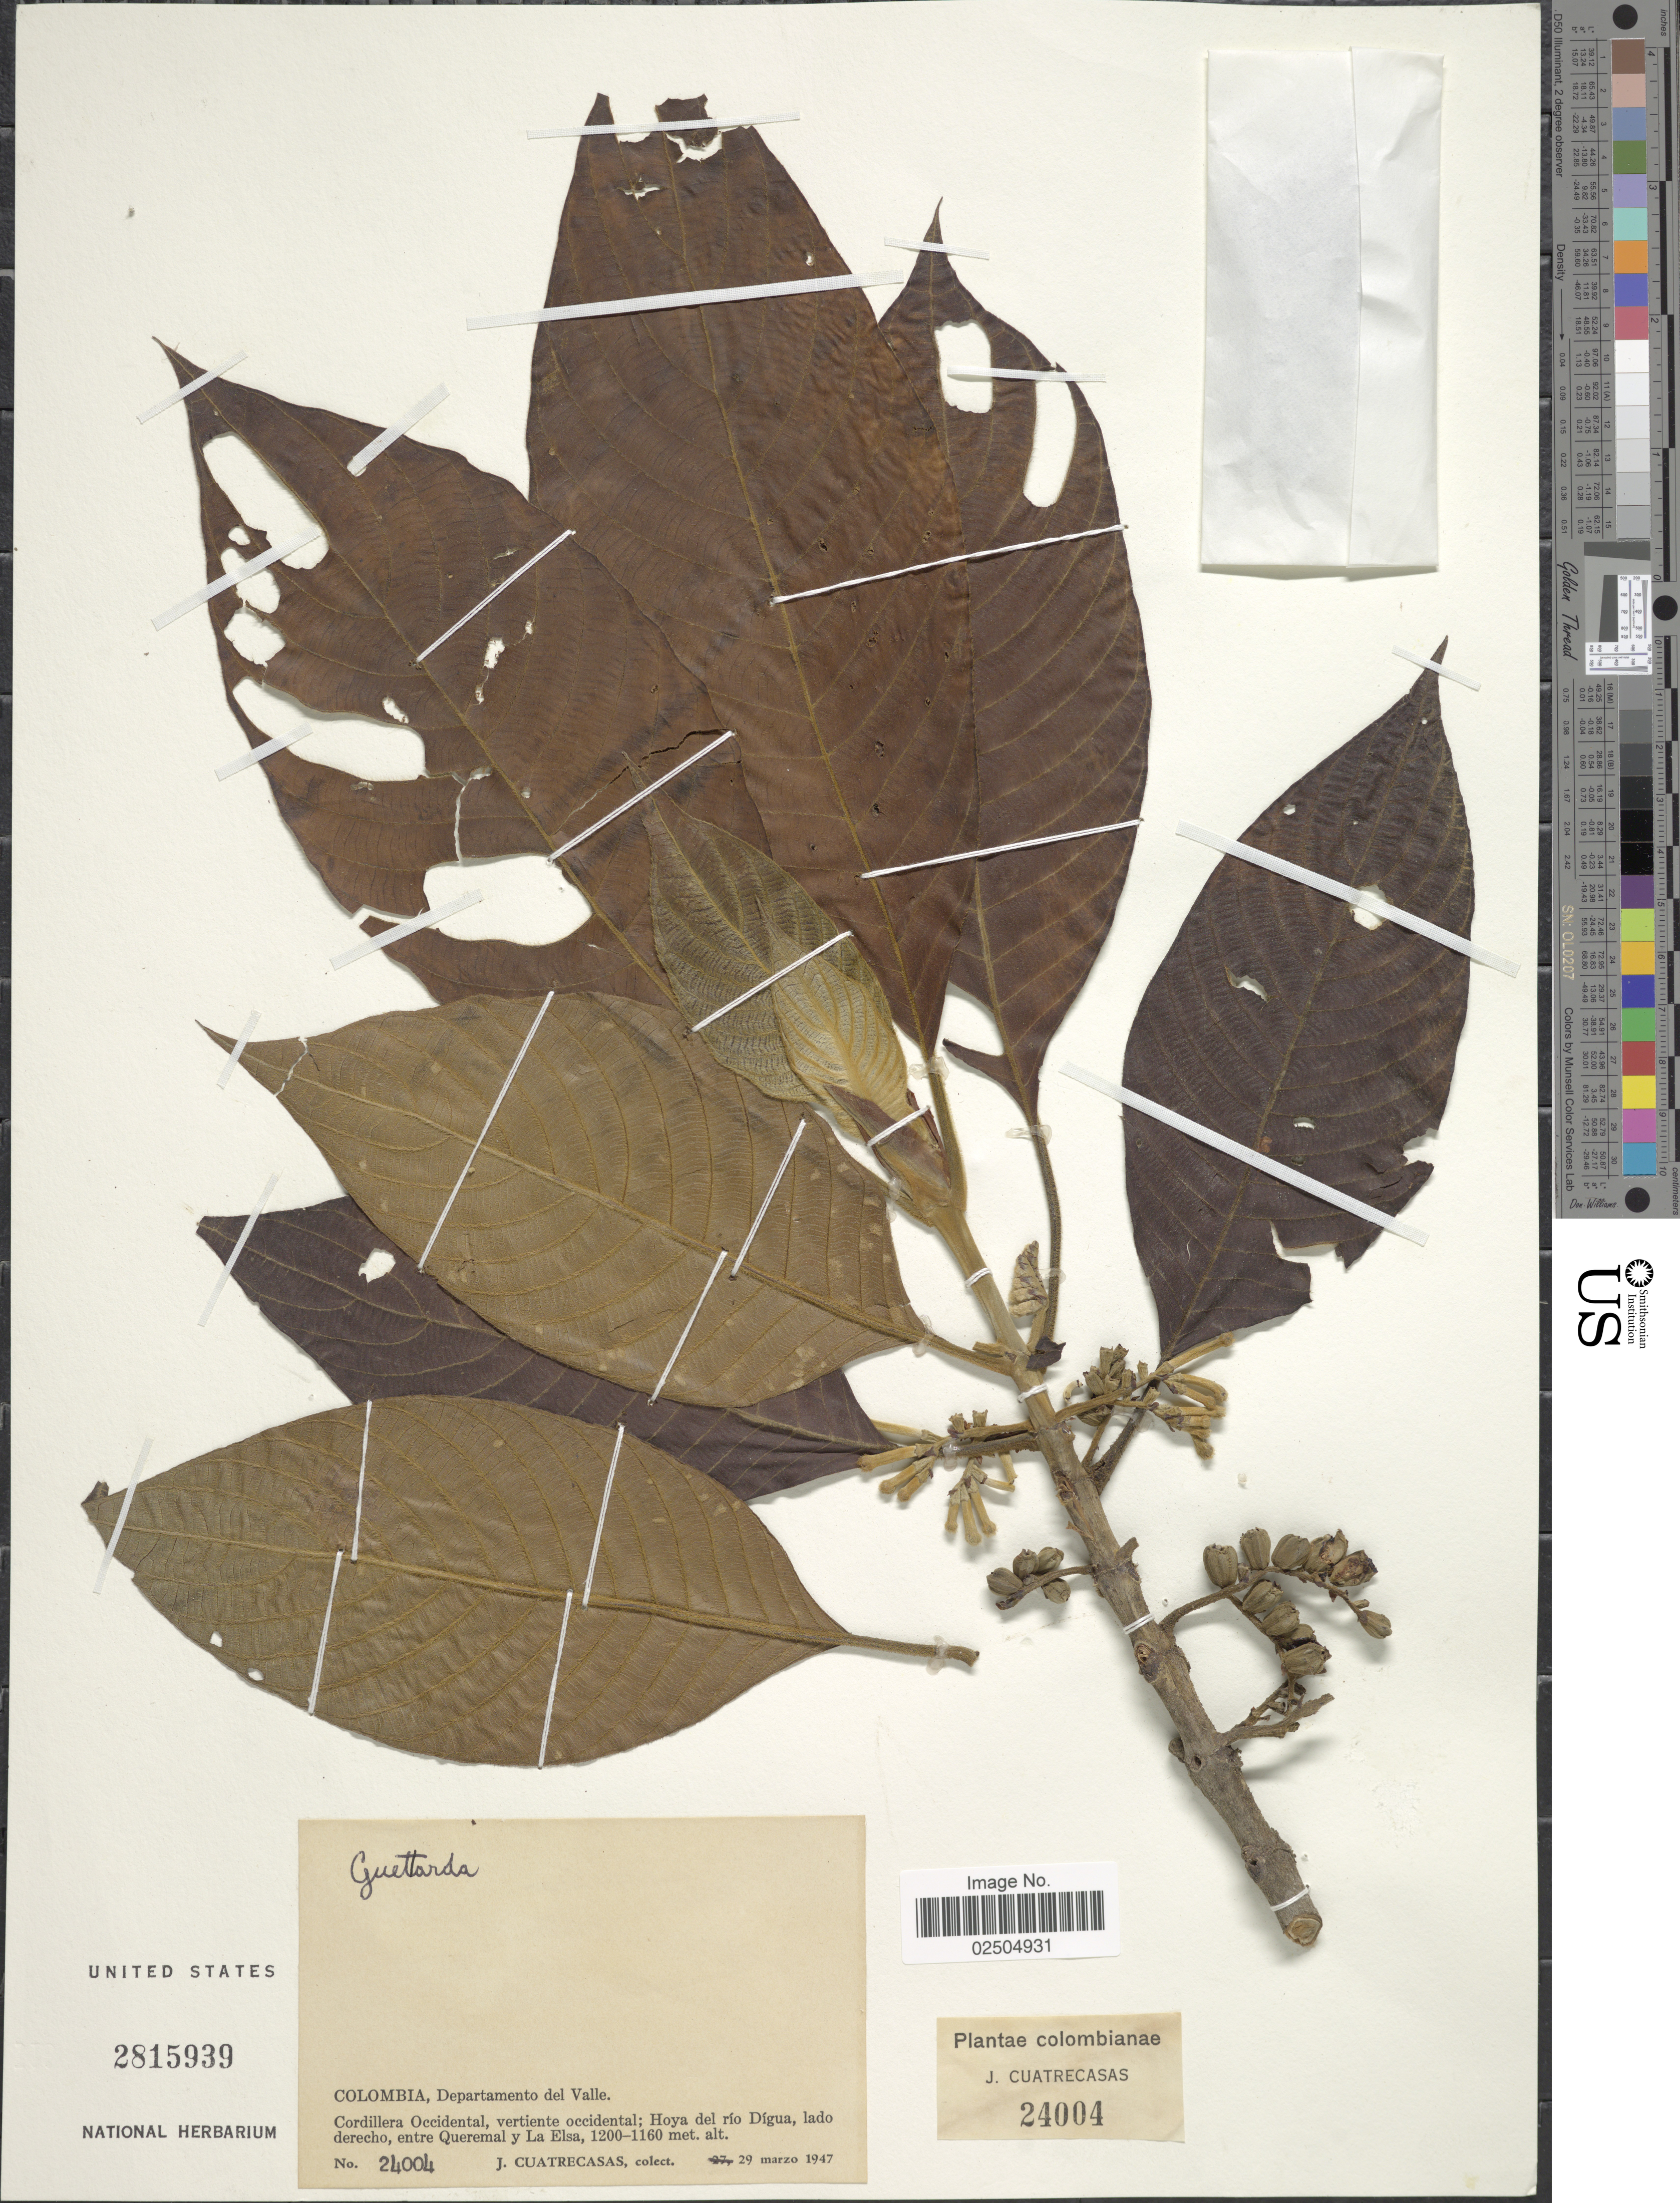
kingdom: Plantae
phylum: Tracheophyta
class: Magnoliopsida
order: Gentianales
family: Rubiaceae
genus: Guettarda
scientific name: Guettarda sp.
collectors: J. Cuatrecasas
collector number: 24004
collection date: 1947-03-29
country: Colombia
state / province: Valle del Cauca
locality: Colombia, Departamento del Valle, Cordillera Occidental, vertiente occidental: Hoya del rio Digua, lado derecho, entre Queremal y La Elsa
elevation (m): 1160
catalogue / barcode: US 2815939